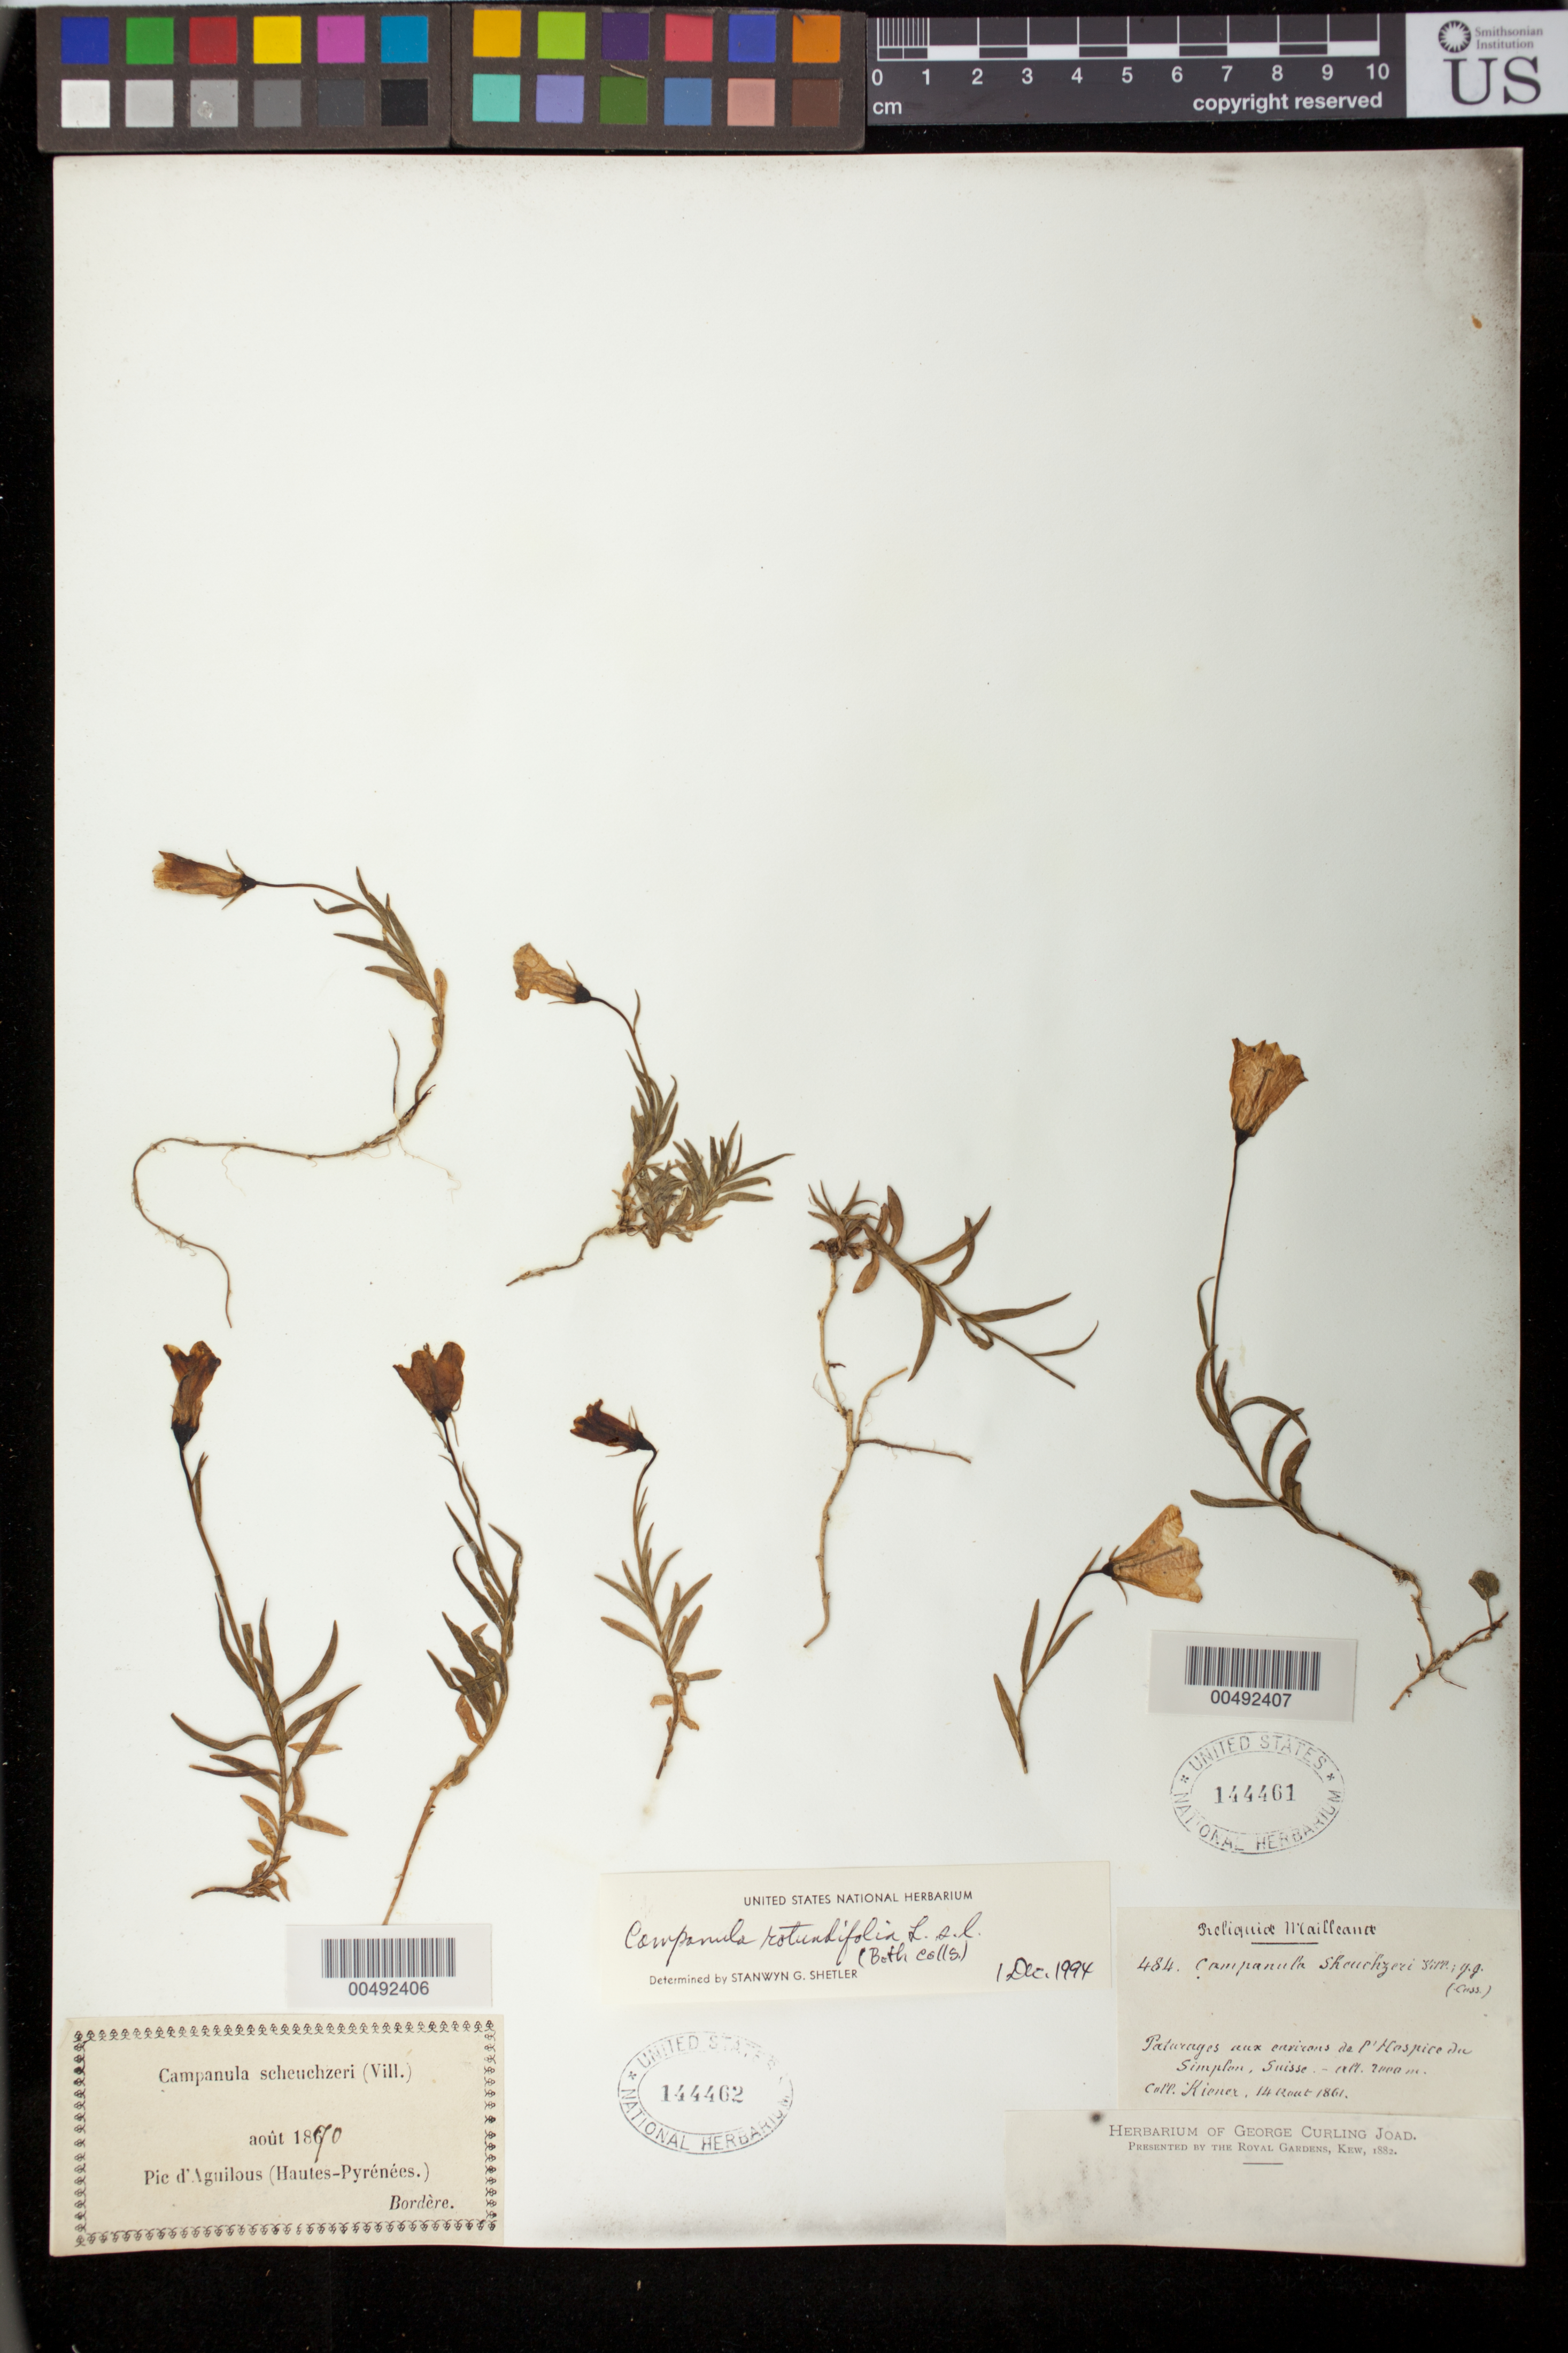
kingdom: Plantae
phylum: Tracheophyta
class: Magnoliopsida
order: Asterales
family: Campanulaceae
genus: Campanula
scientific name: Campanula rotundifolia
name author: L.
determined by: Shetler, Stanwyn G., (US), NMNH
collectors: -. Kiener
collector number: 484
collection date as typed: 14 Aug 1861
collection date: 1861-08-14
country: Switzerland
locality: aux environs de l'Hospice du Simplon [around the Hospice of Simplon]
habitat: paturages [pastures]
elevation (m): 2000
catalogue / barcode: US 144461